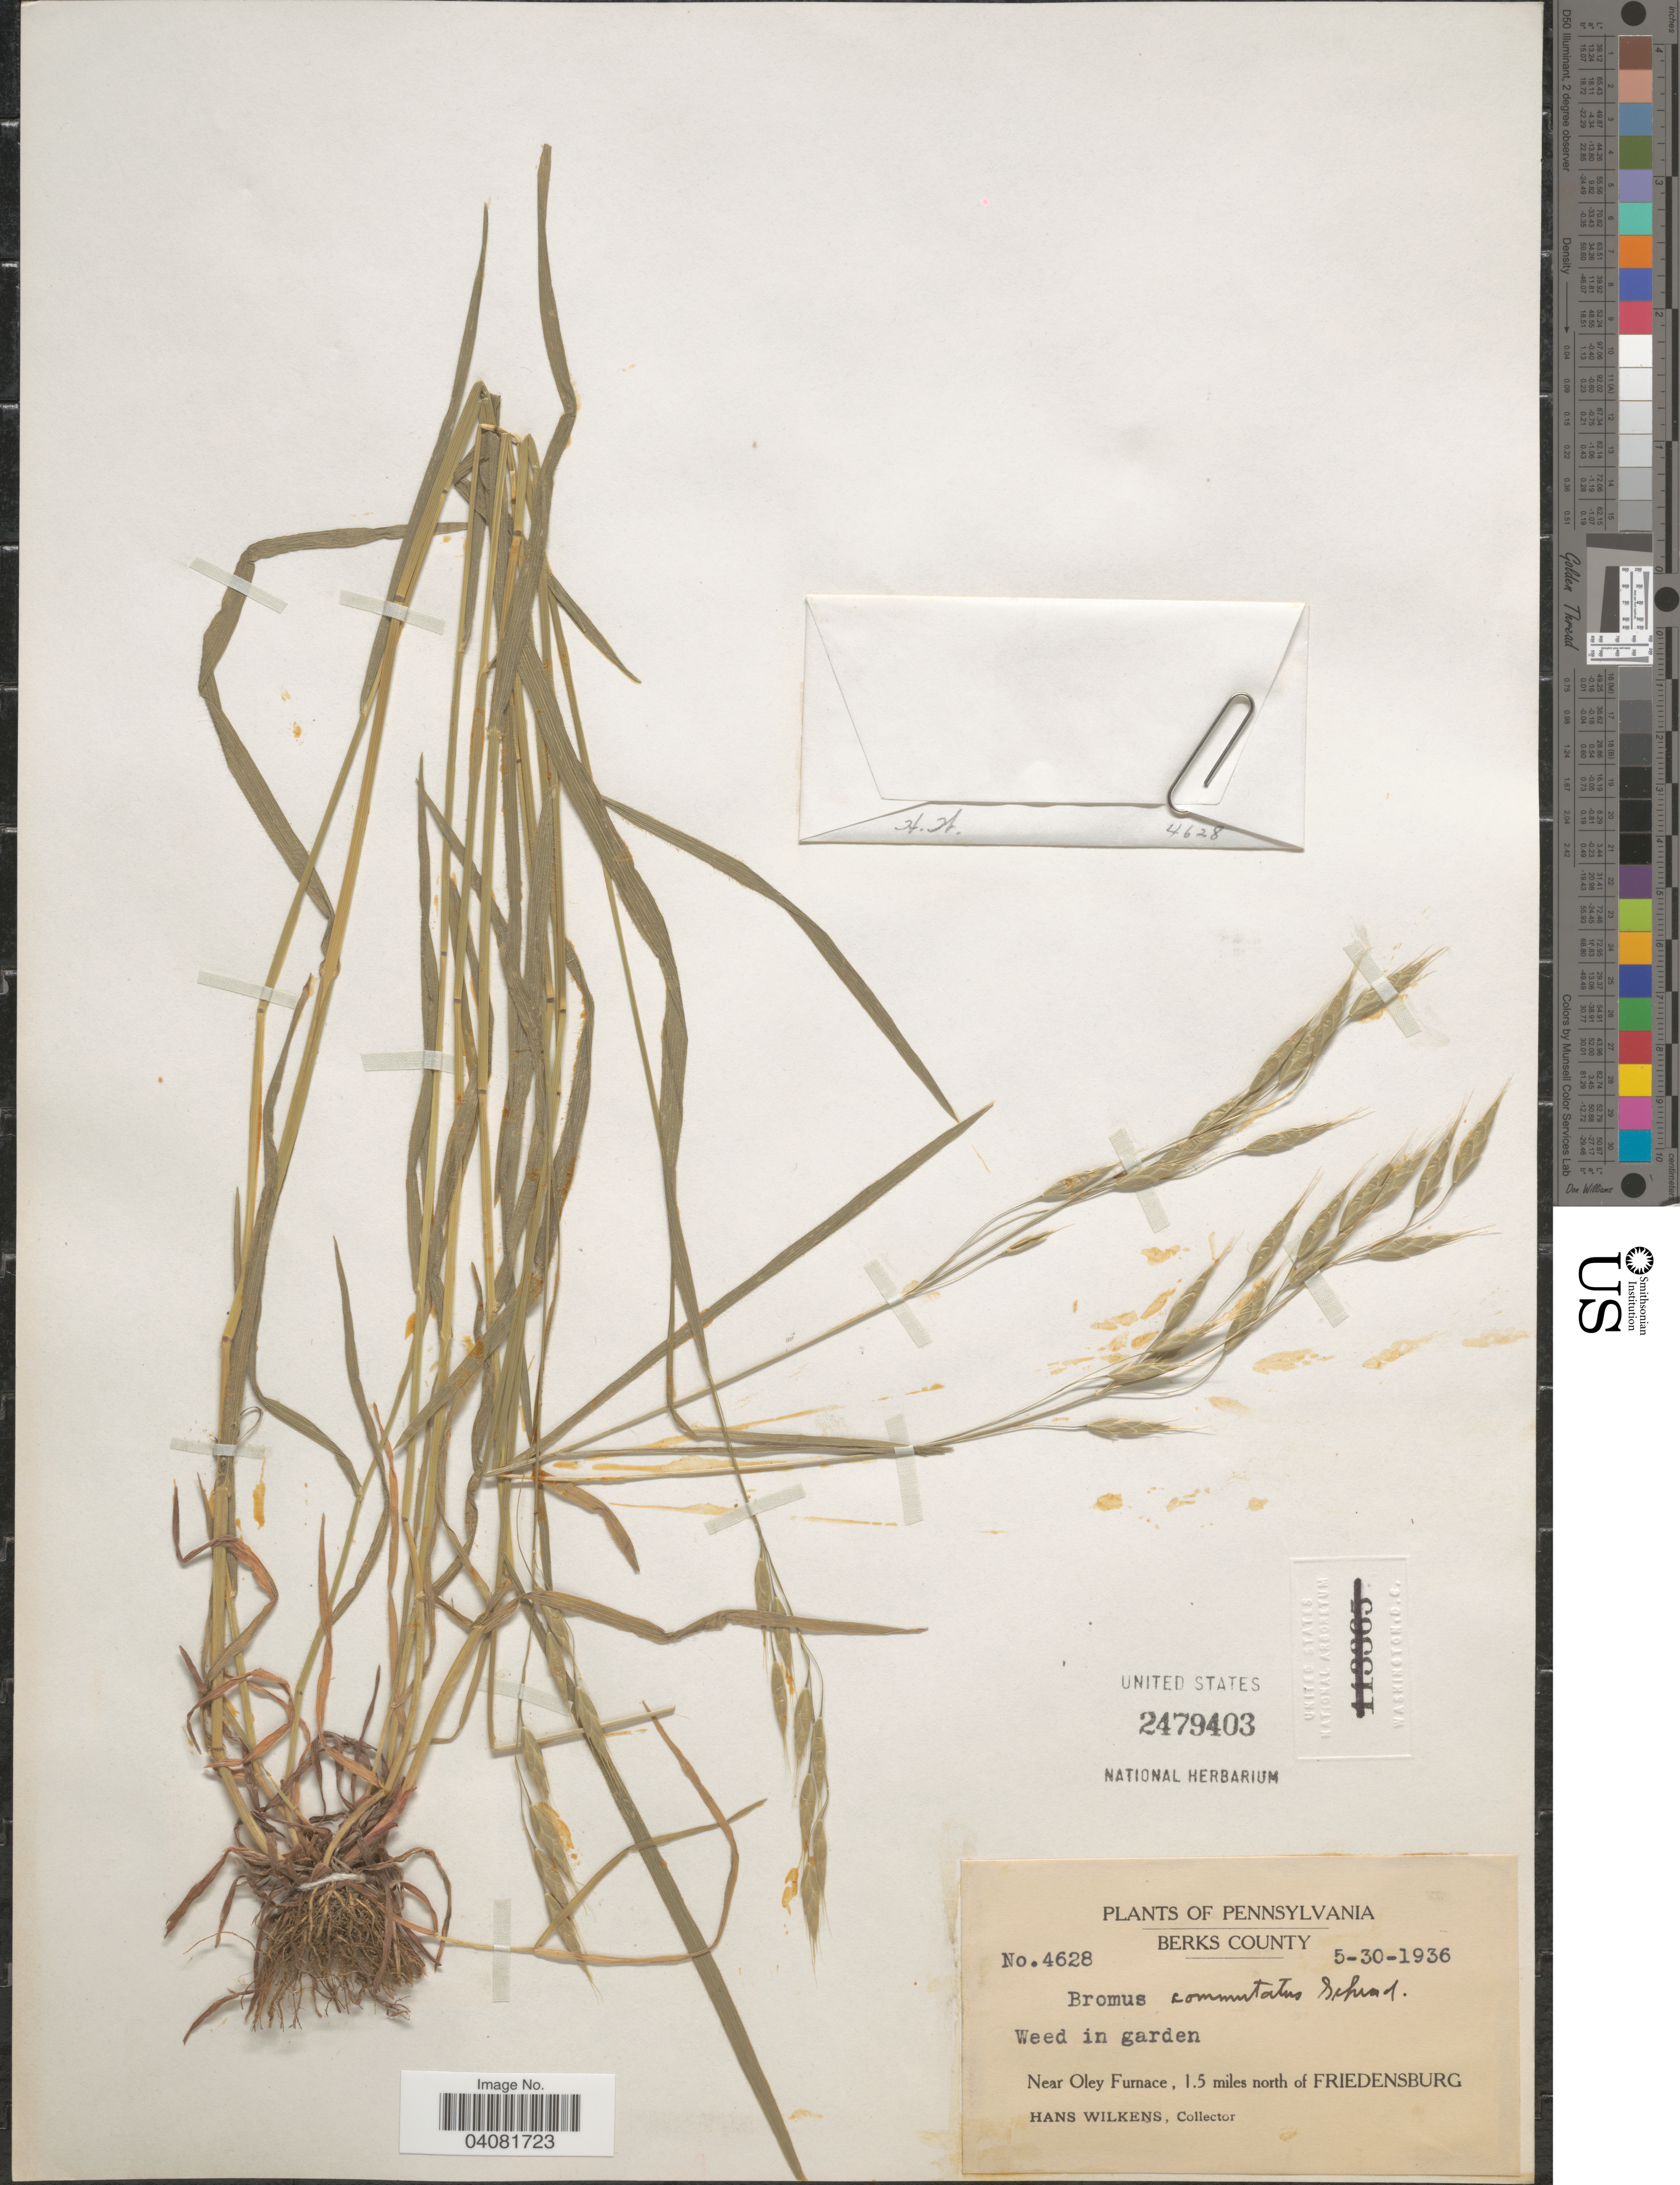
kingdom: Plantae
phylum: Tracheophyta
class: Liliopsida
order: Poales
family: Poaceae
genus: Bromus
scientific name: Bromus commutatus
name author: Schrad.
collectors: H. Wilkens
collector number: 4628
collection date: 1936-05-30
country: United States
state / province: Pennsylvania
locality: Berks County. Near Oley Furnace, 1.5 miles north of Friedensburg.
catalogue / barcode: US 2479403